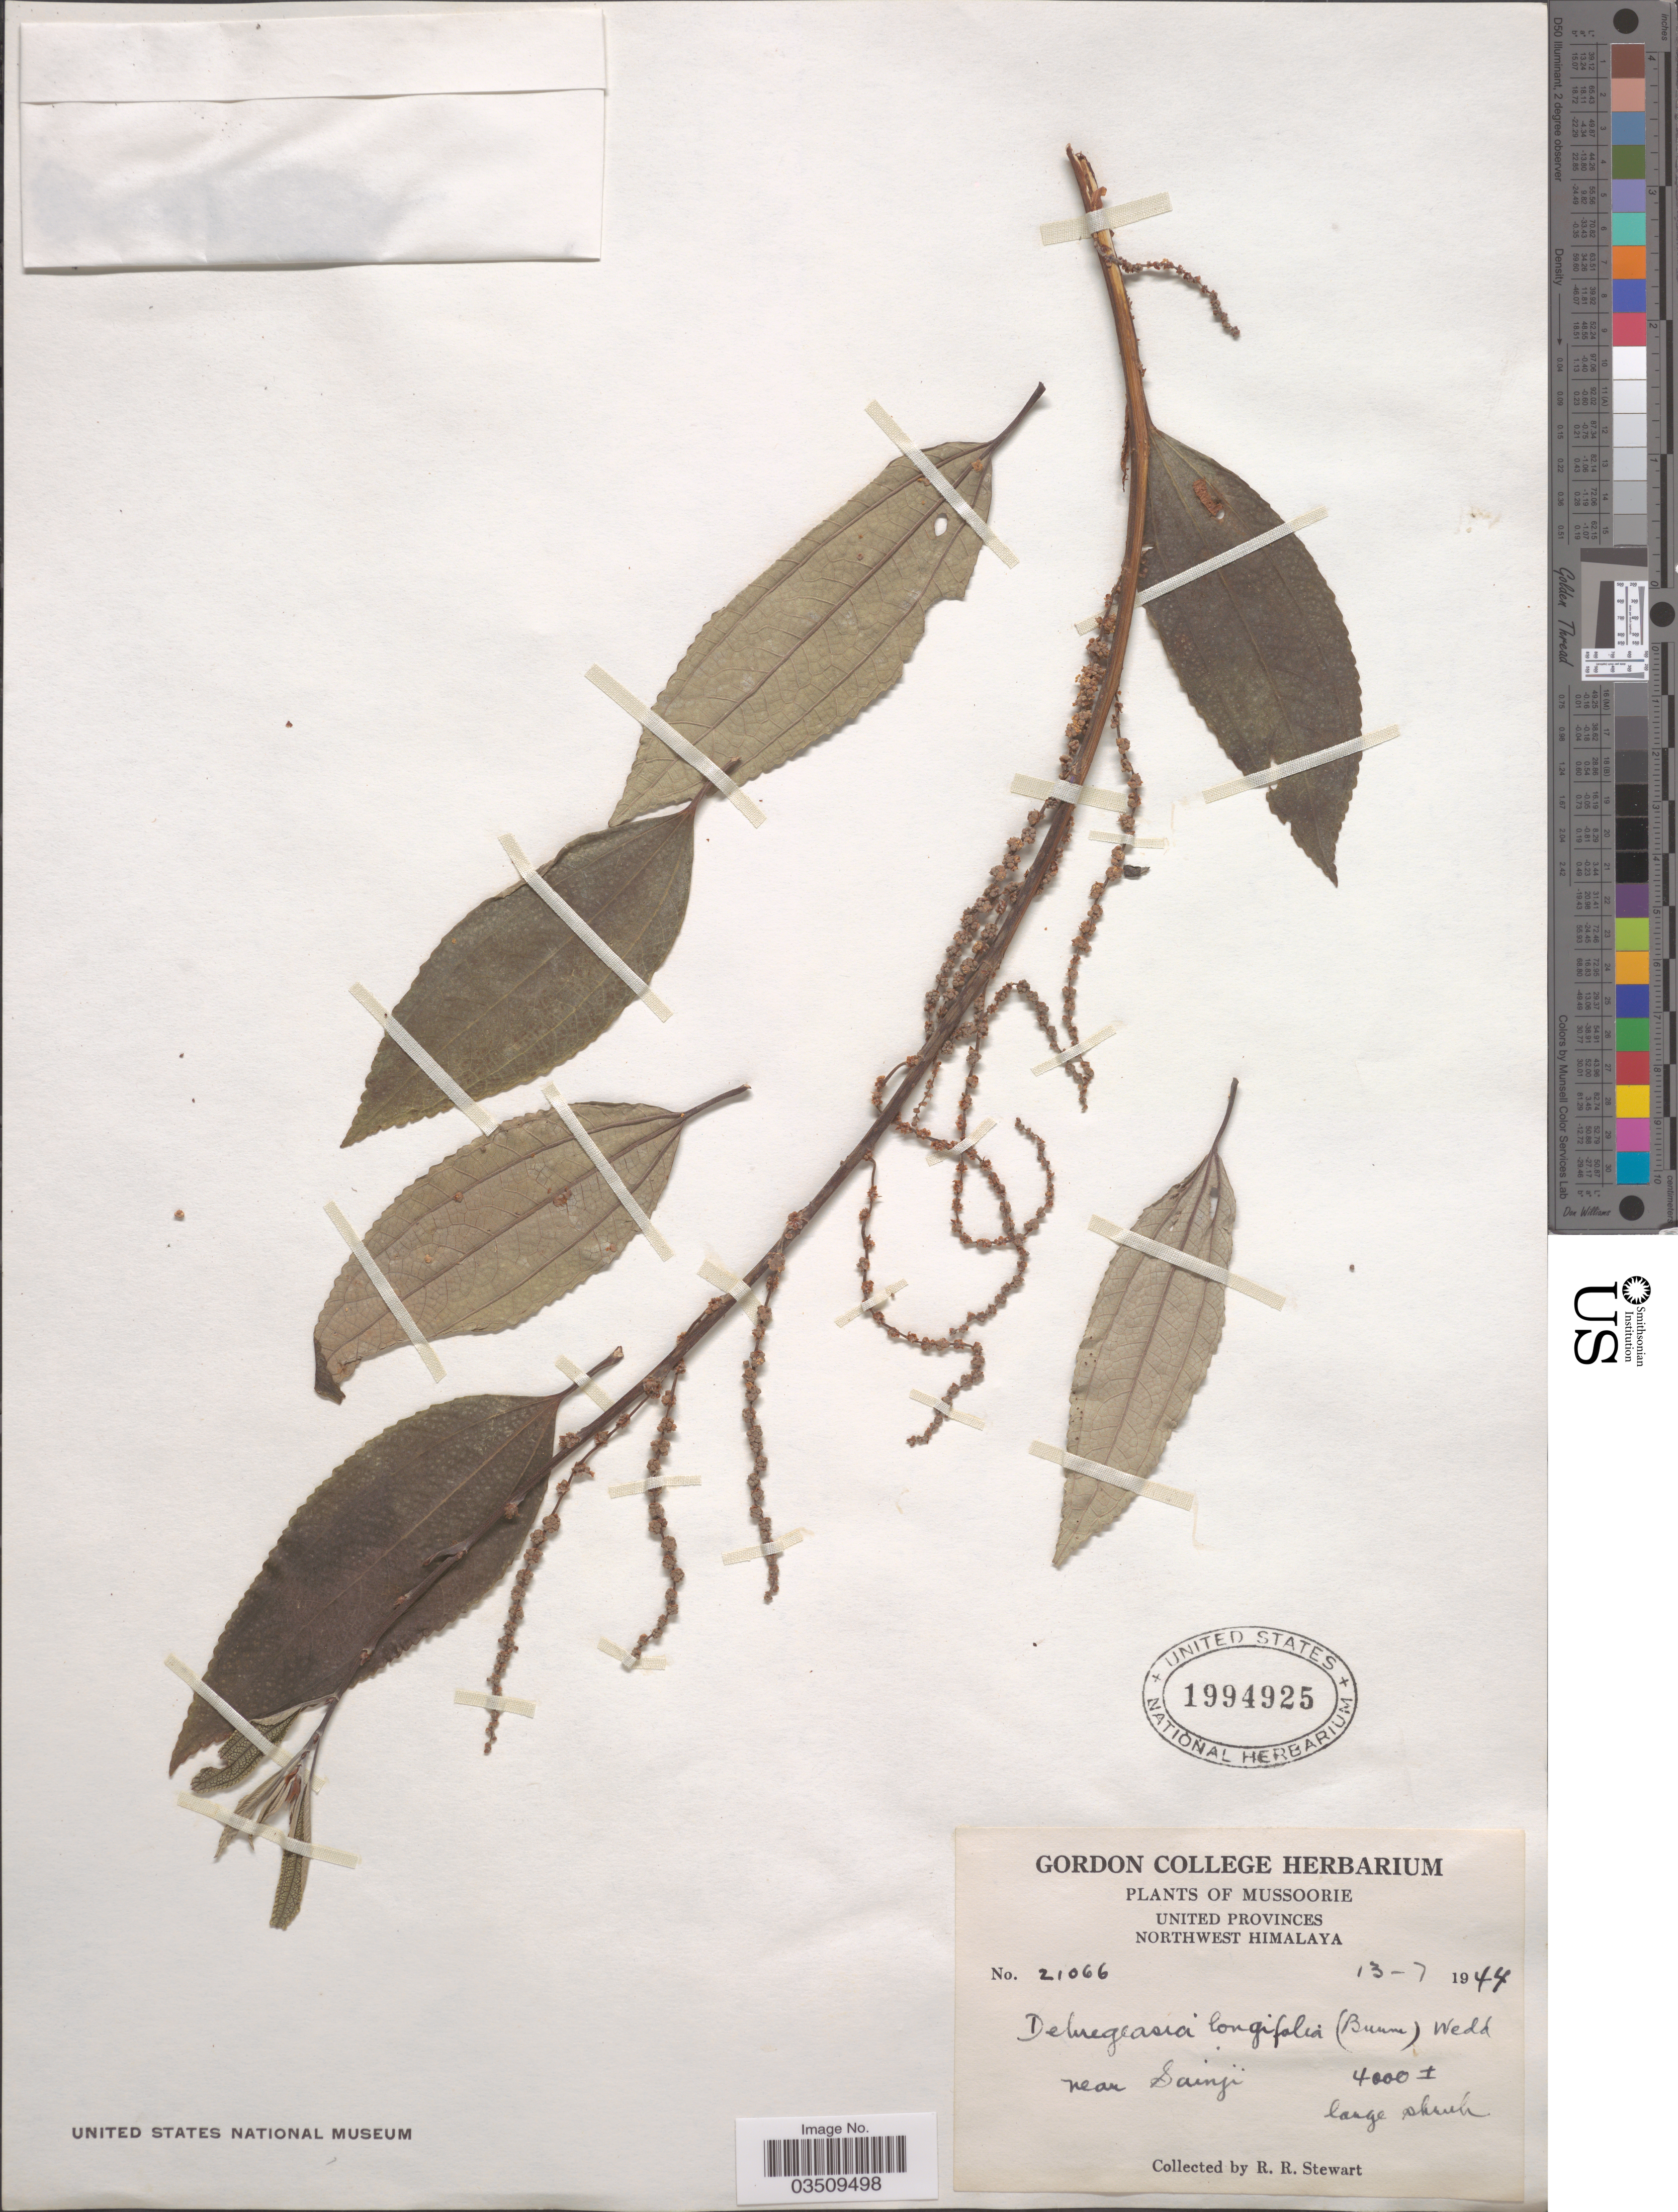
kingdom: Plantae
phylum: Tracheophyta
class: Magnoliopsida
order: Rosales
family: Urticaceae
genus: Debregeasia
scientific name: Debregeasia sp.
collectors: R. Stewart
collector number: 21066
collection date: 1944-07-13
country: India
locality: Mussoorie, United Provinces, Northwest Himalaya. Near Sainji.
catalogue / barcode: US 1994925